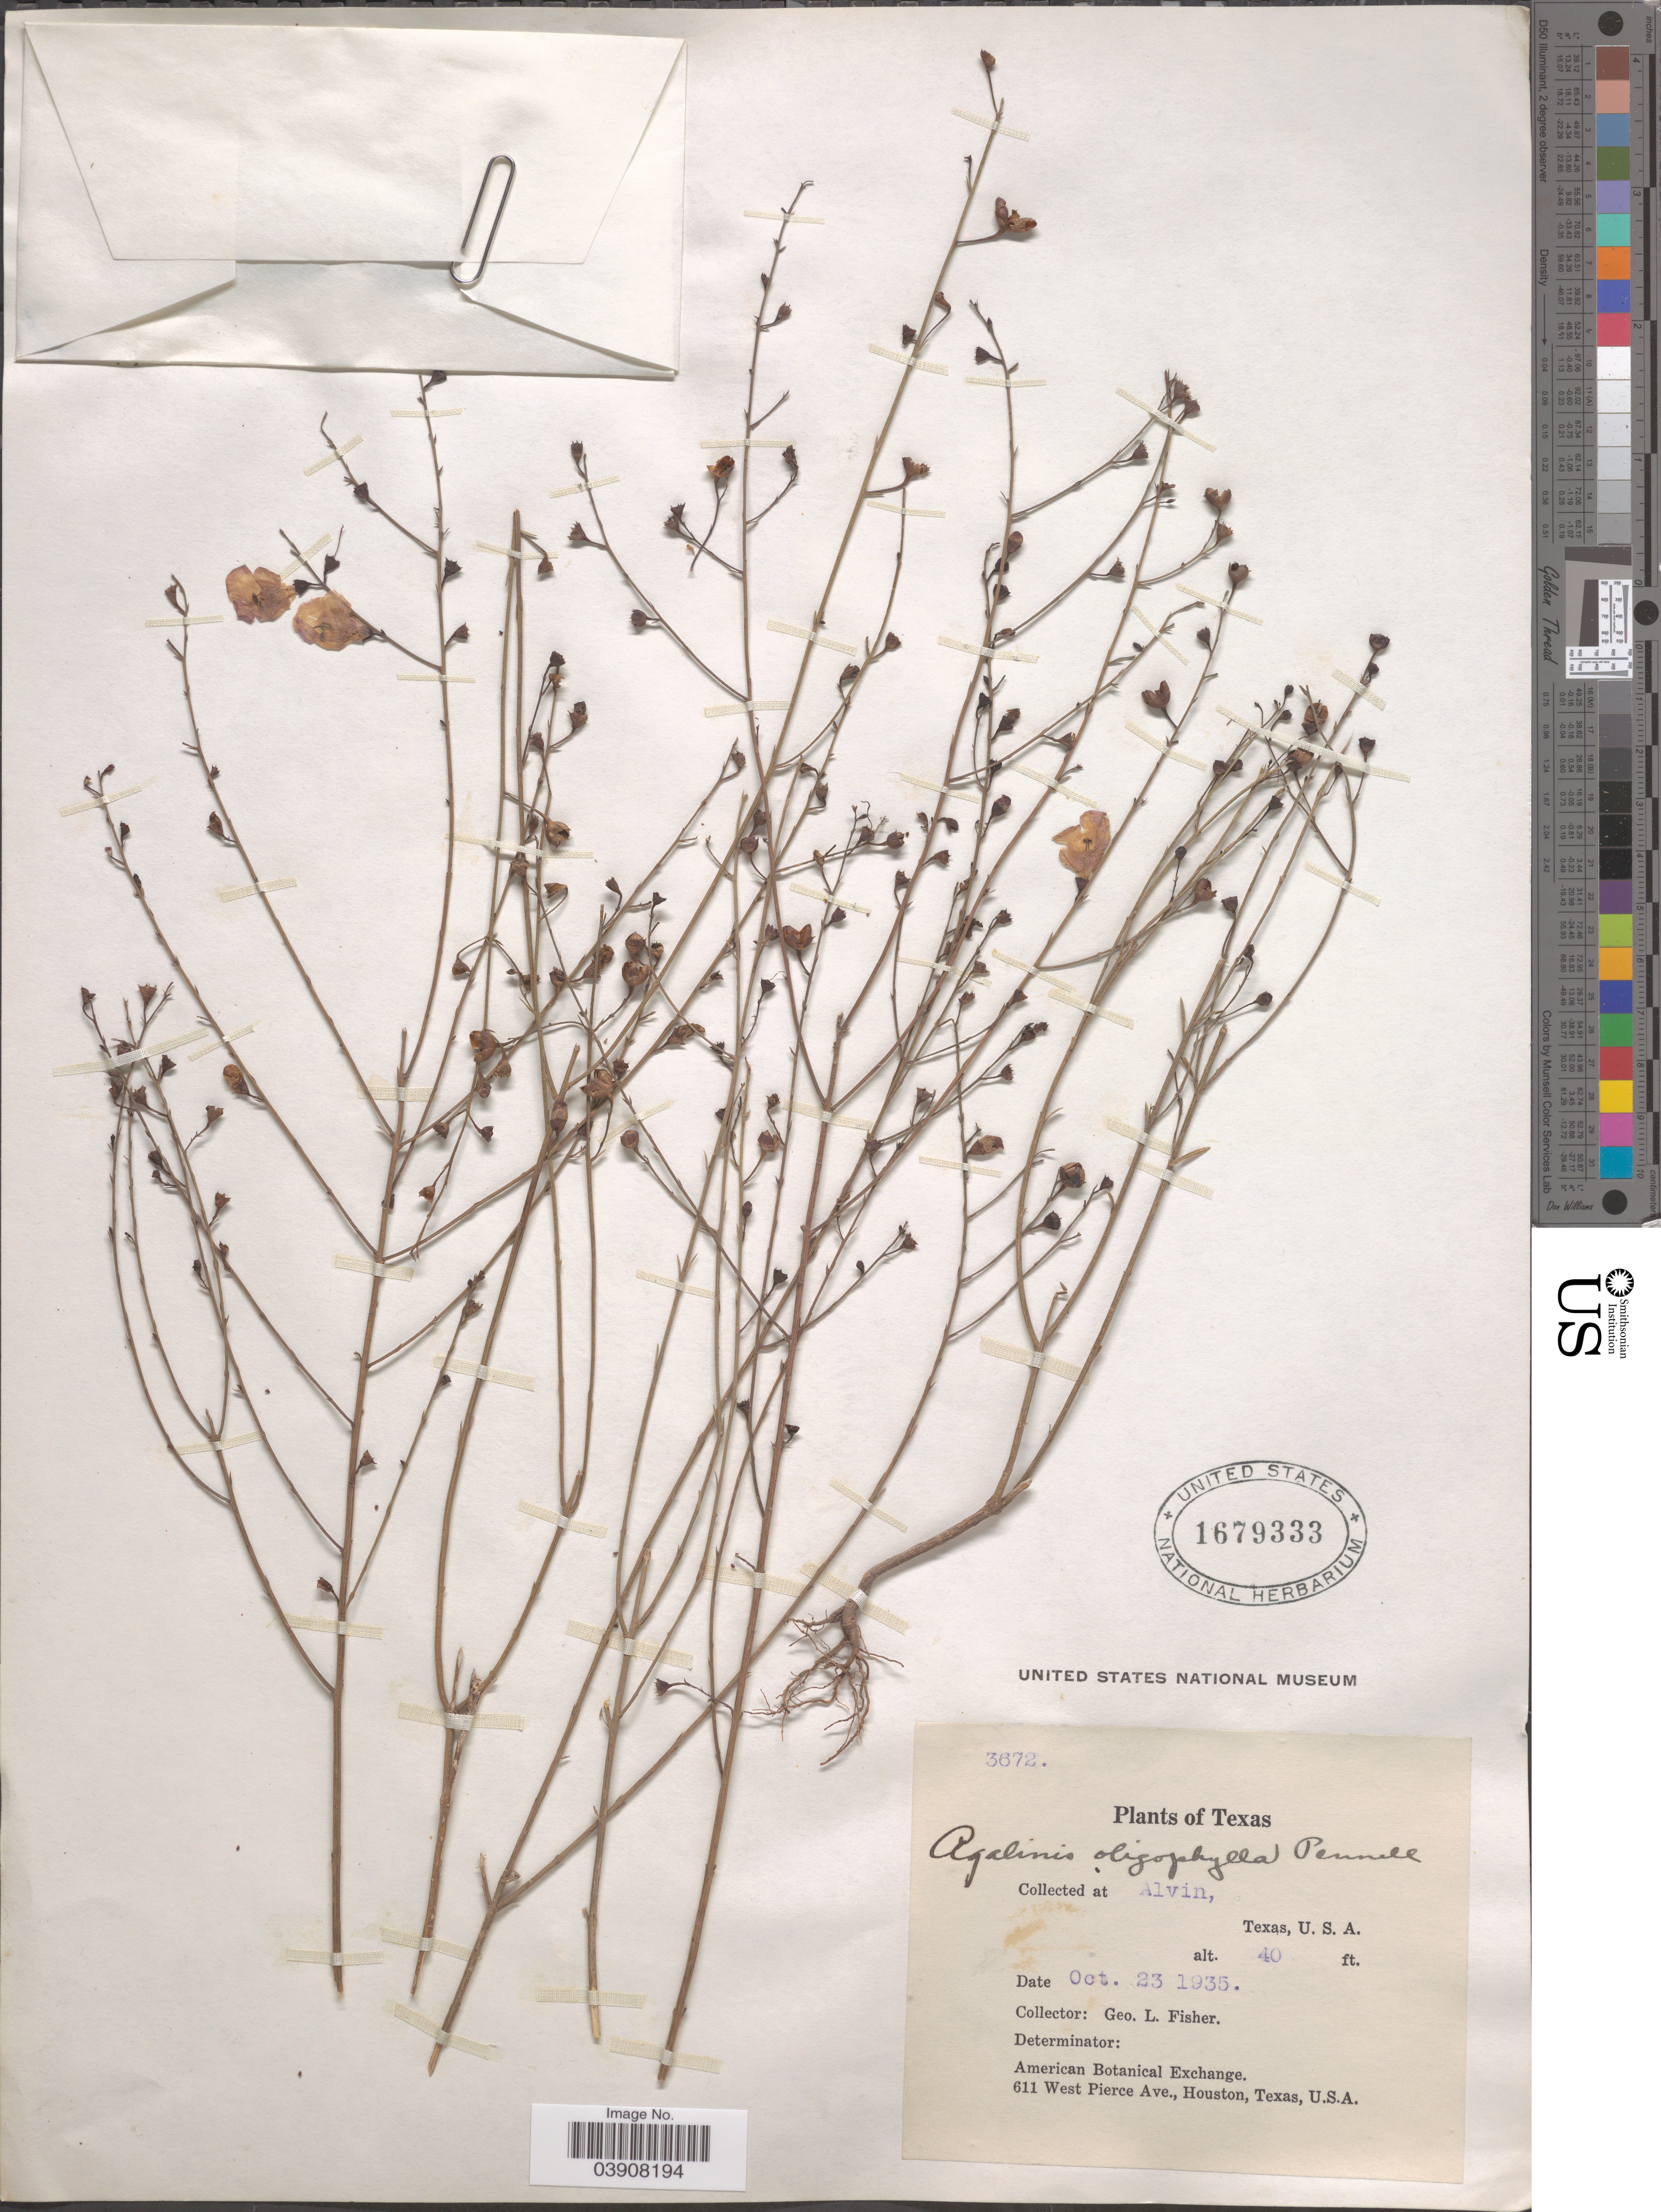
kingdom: Plantae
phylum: Tracheophyta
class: Magnoliopsida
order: Lamiales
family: Orobanchaceae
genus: Agalinis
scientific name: Agalinis oligophylla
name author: Pennell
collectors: G. L. Fisher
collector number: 3672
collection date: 1935-10-23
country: United States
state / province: Texas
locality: At Alvin.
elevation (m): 12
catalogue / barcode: US 1679333